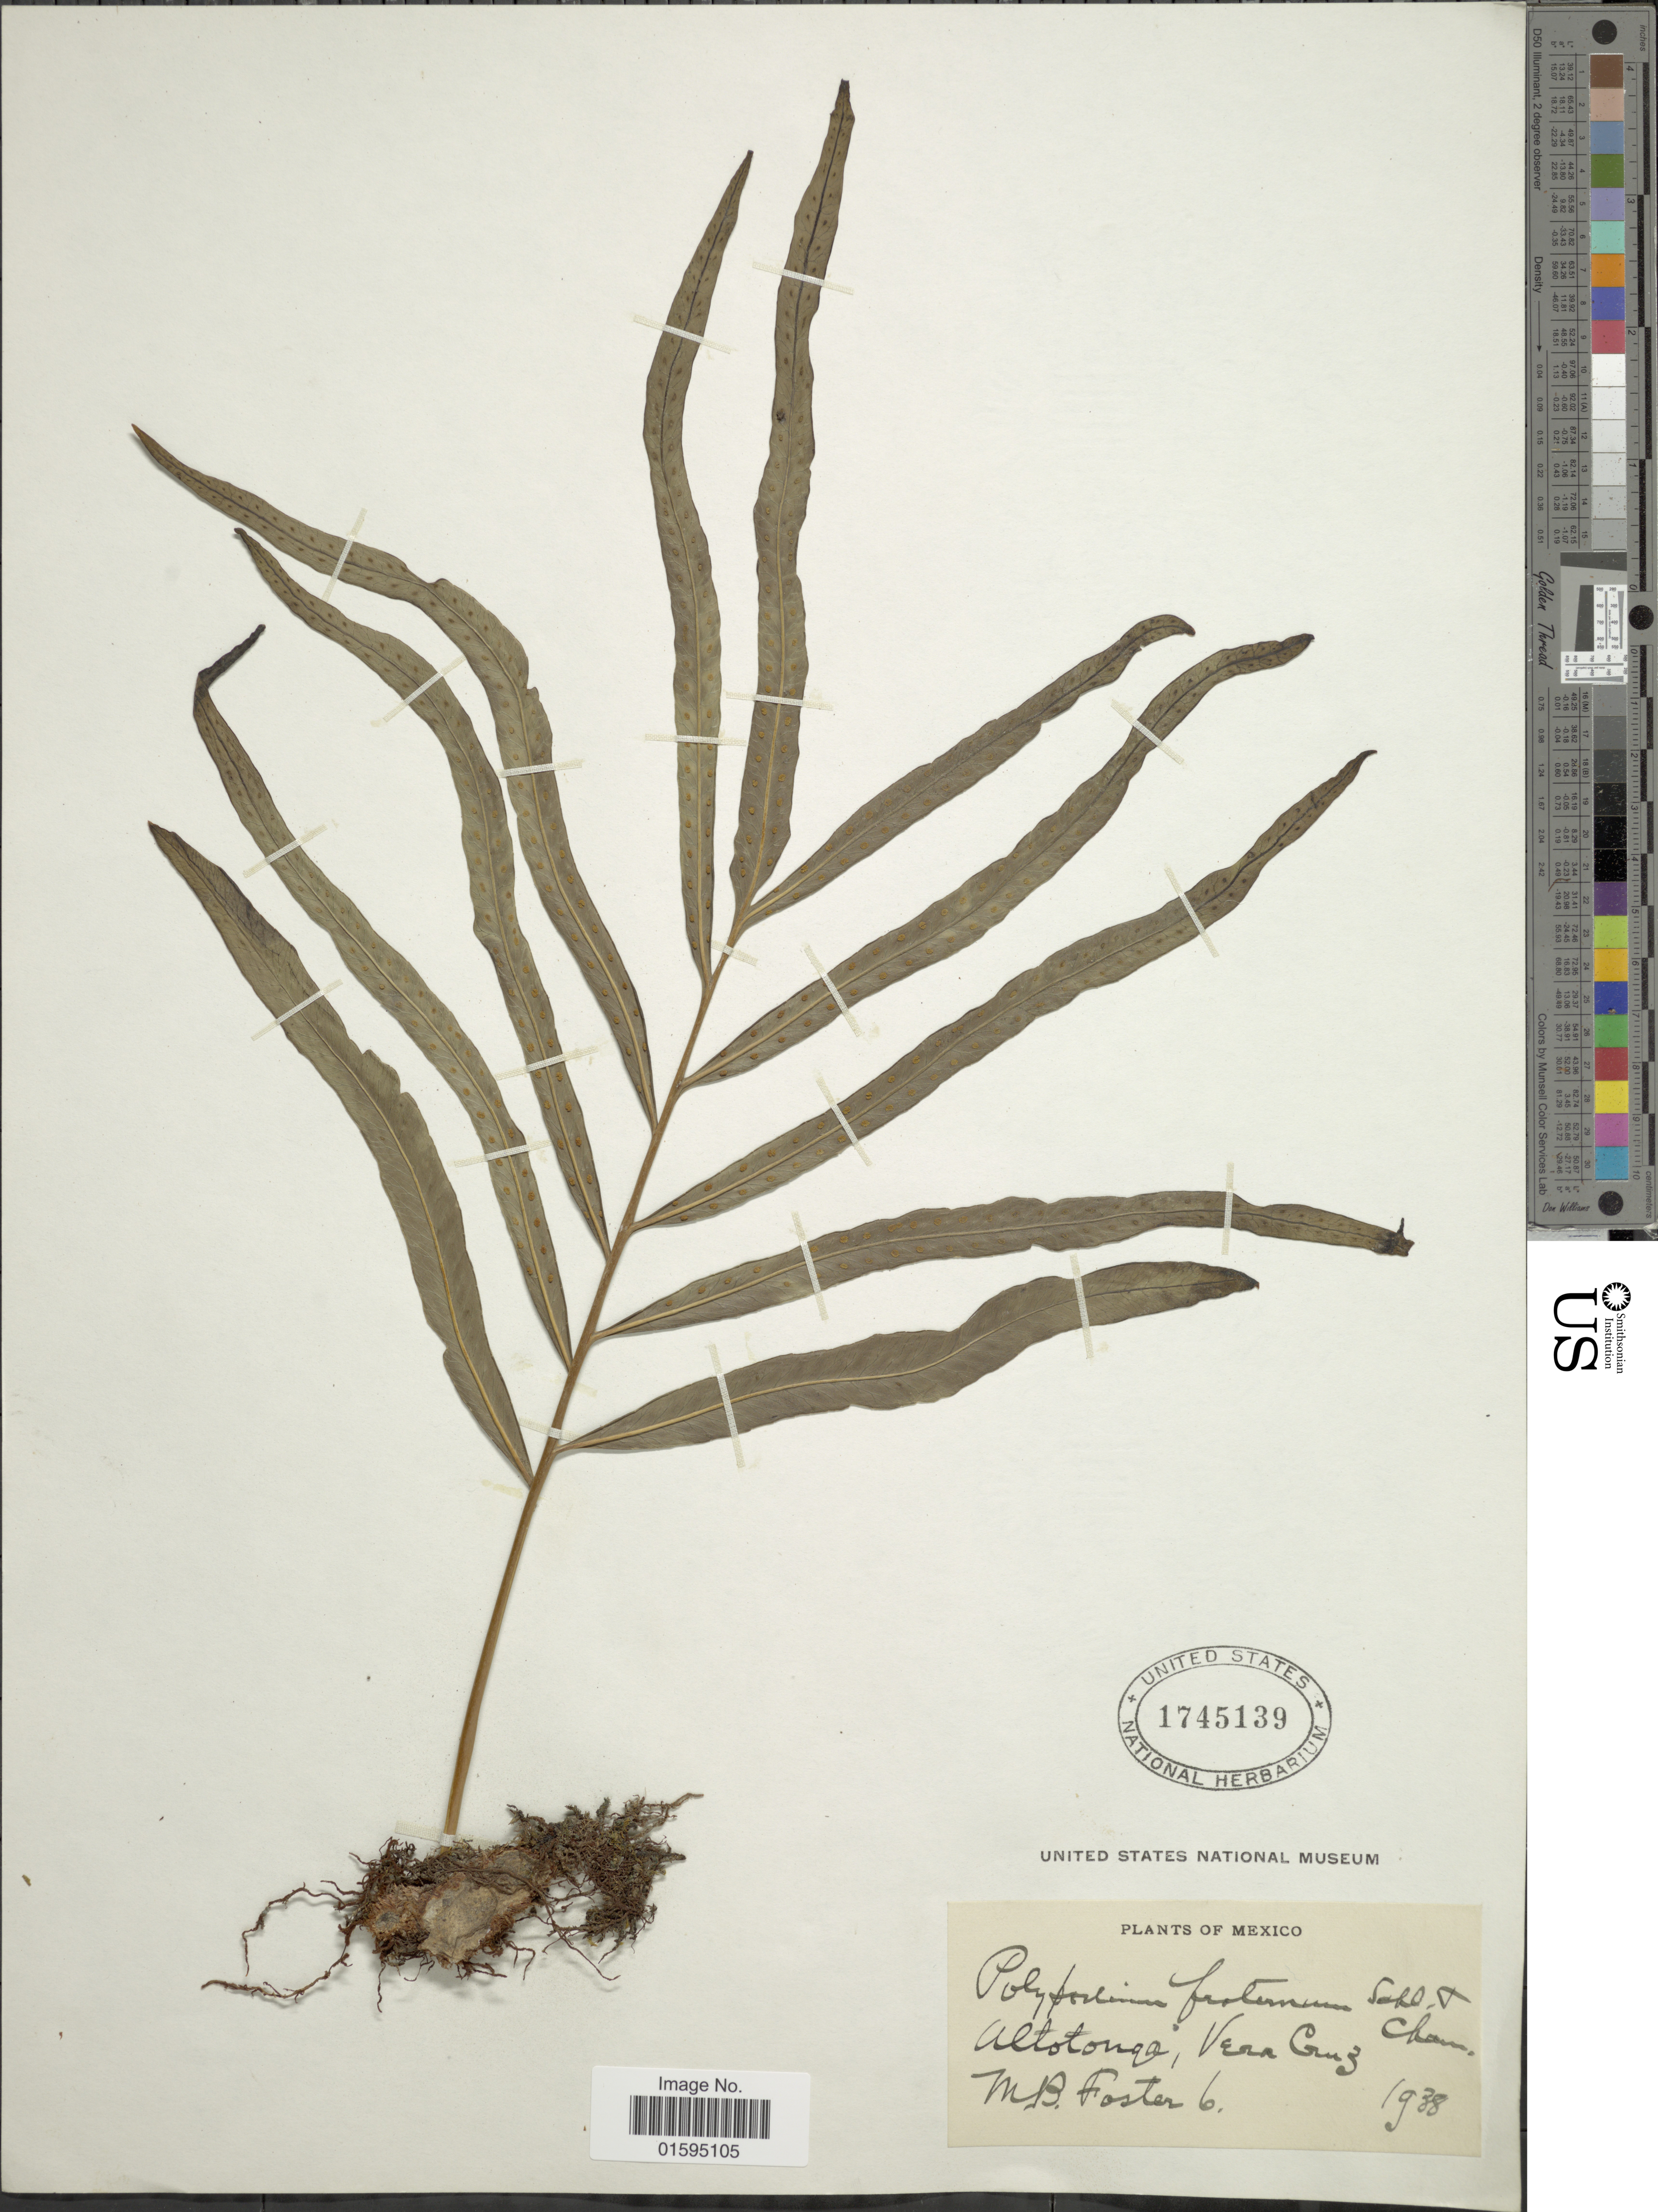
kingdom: Plantae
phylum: Tracheophyta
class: Polypodiopsida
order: Polypodiales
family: Polypodiaceae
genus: Polypodium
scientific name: Polypodium fraternum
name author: Schltdl. & Cham.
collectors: M. B. Foster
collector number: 6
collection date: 1938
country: Mexico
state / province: Veracruz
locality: Altotonga, Vera Cruz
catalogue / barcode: US 1745139